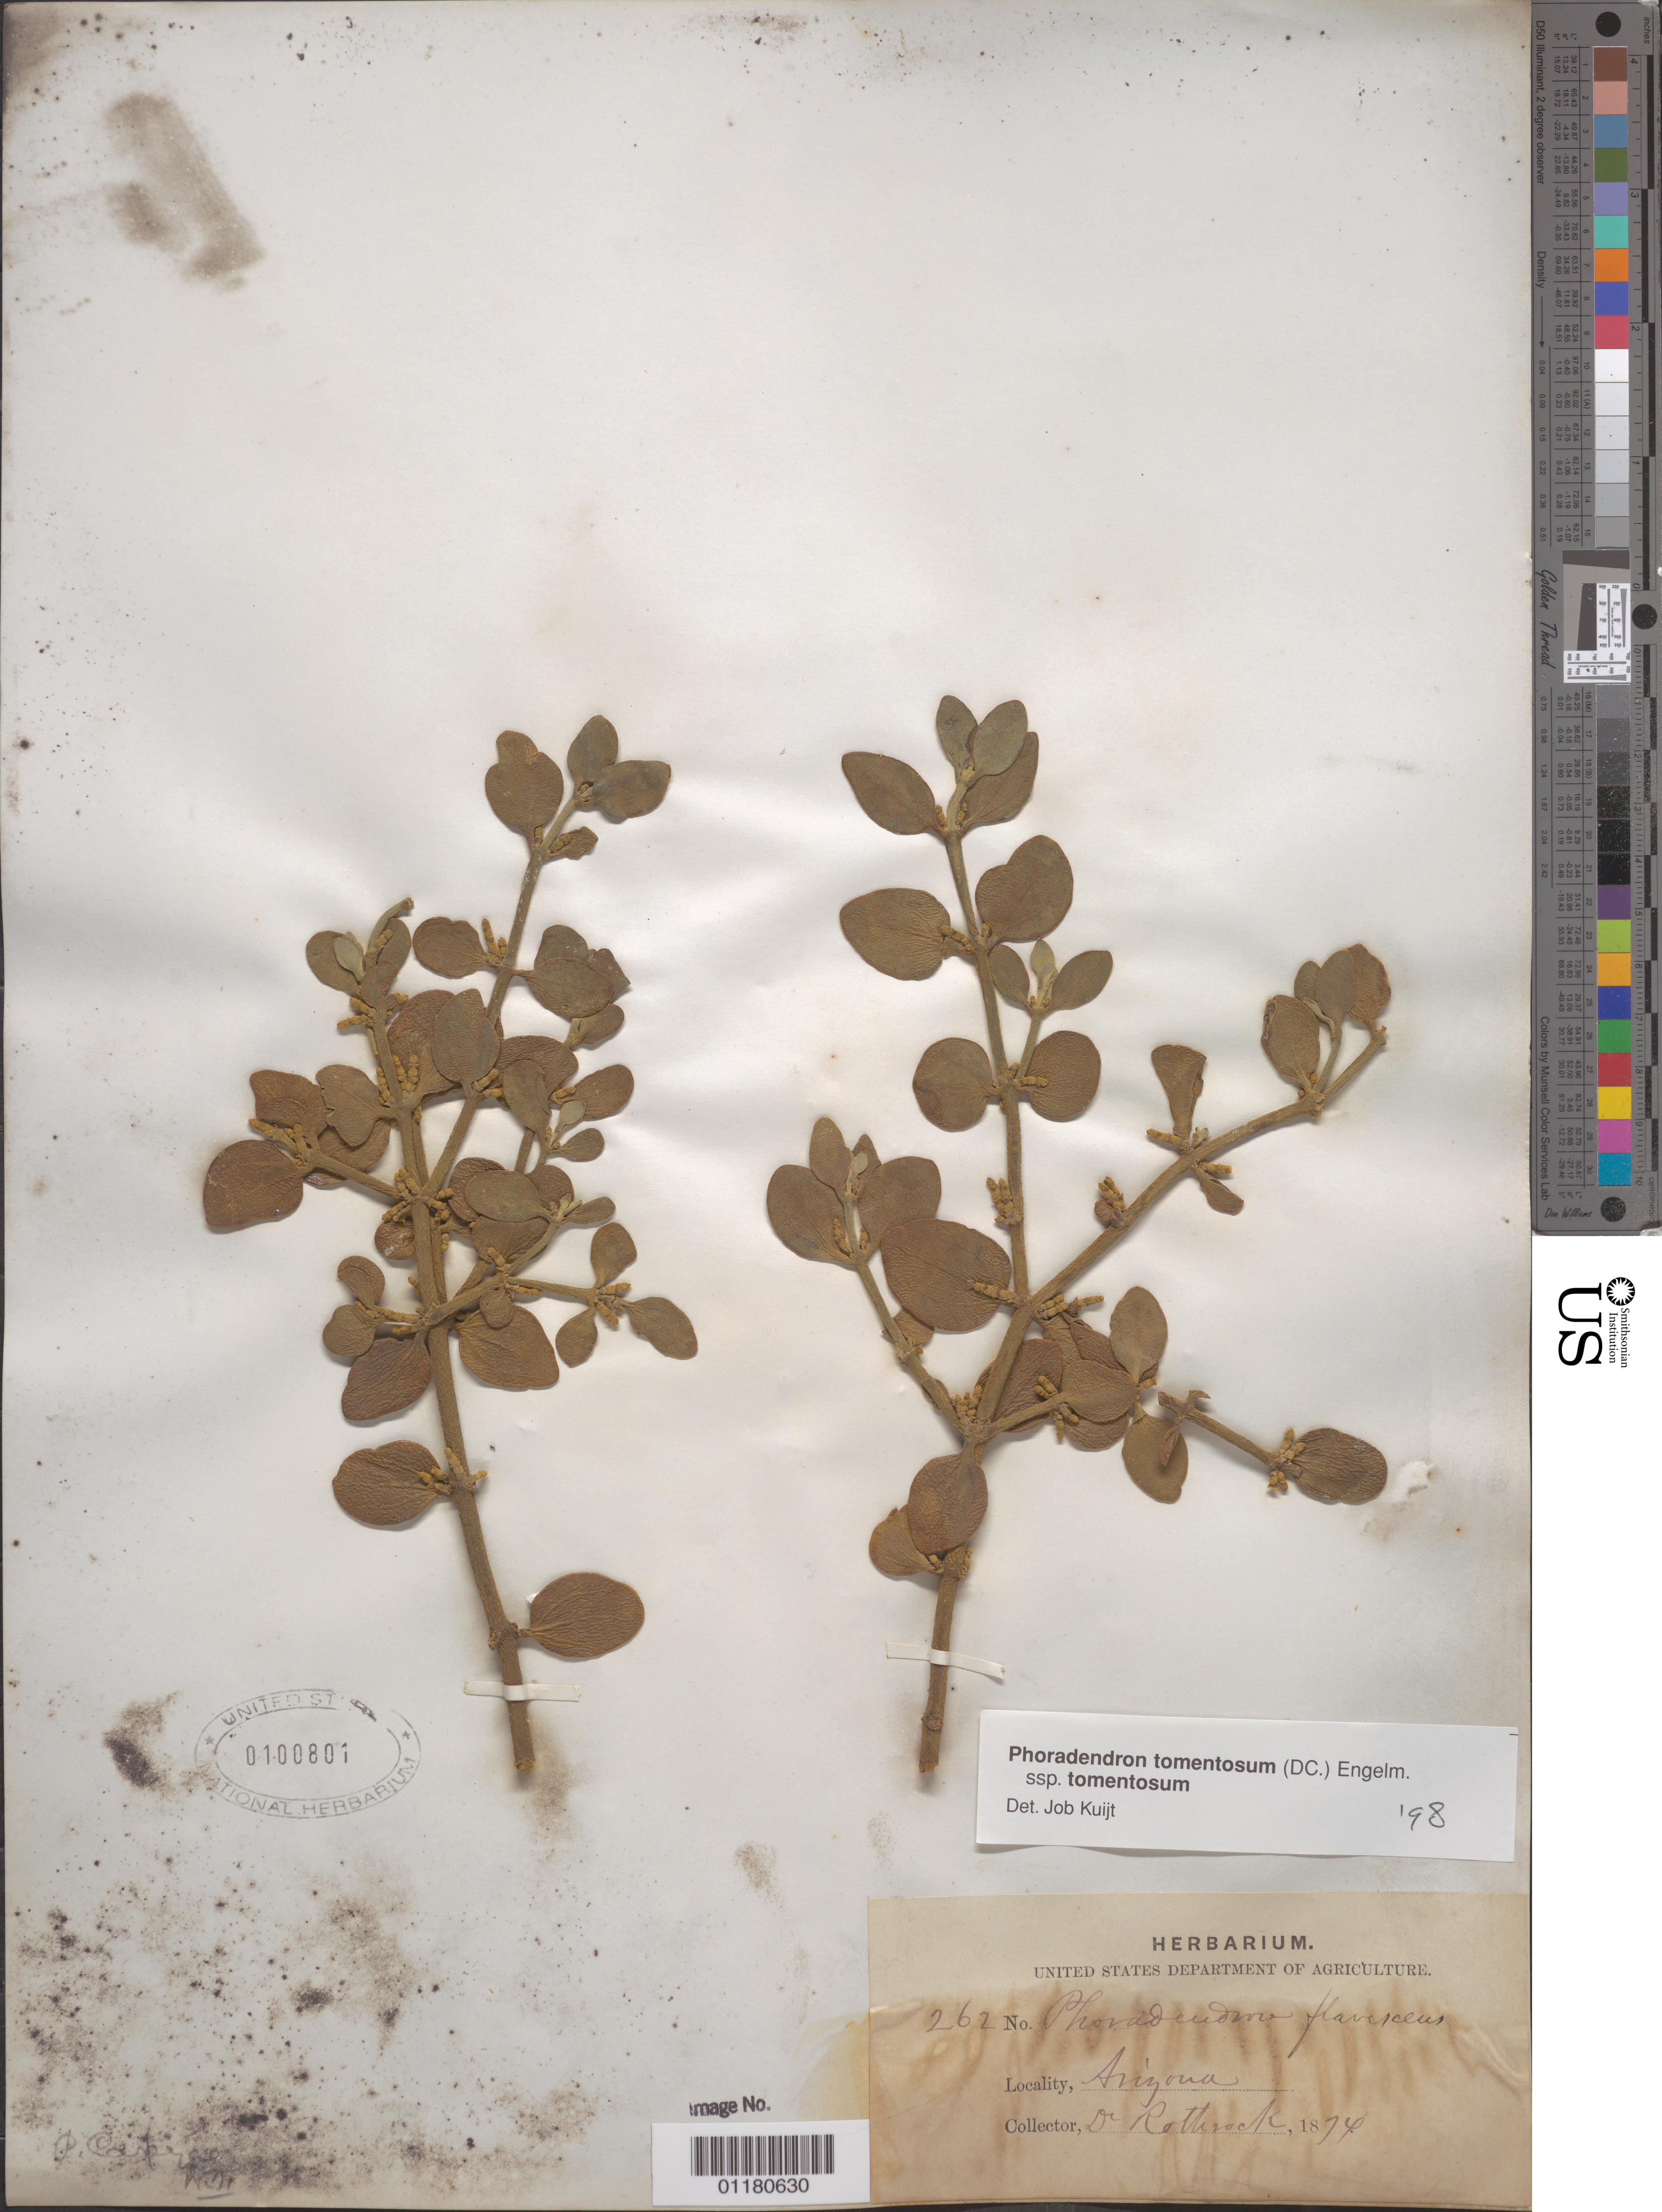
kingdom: Plantae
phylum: Tracheophyta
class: Magnoliopsida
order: Santalales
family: Viscaceae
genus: Phoradendron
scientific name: Phoradendron tomentosum subsp. tomentosum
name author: DC.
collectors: J. T. Rothrock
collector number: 262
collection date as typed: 1874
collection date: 1874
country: United States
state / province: Arizona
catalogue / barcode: US 100801